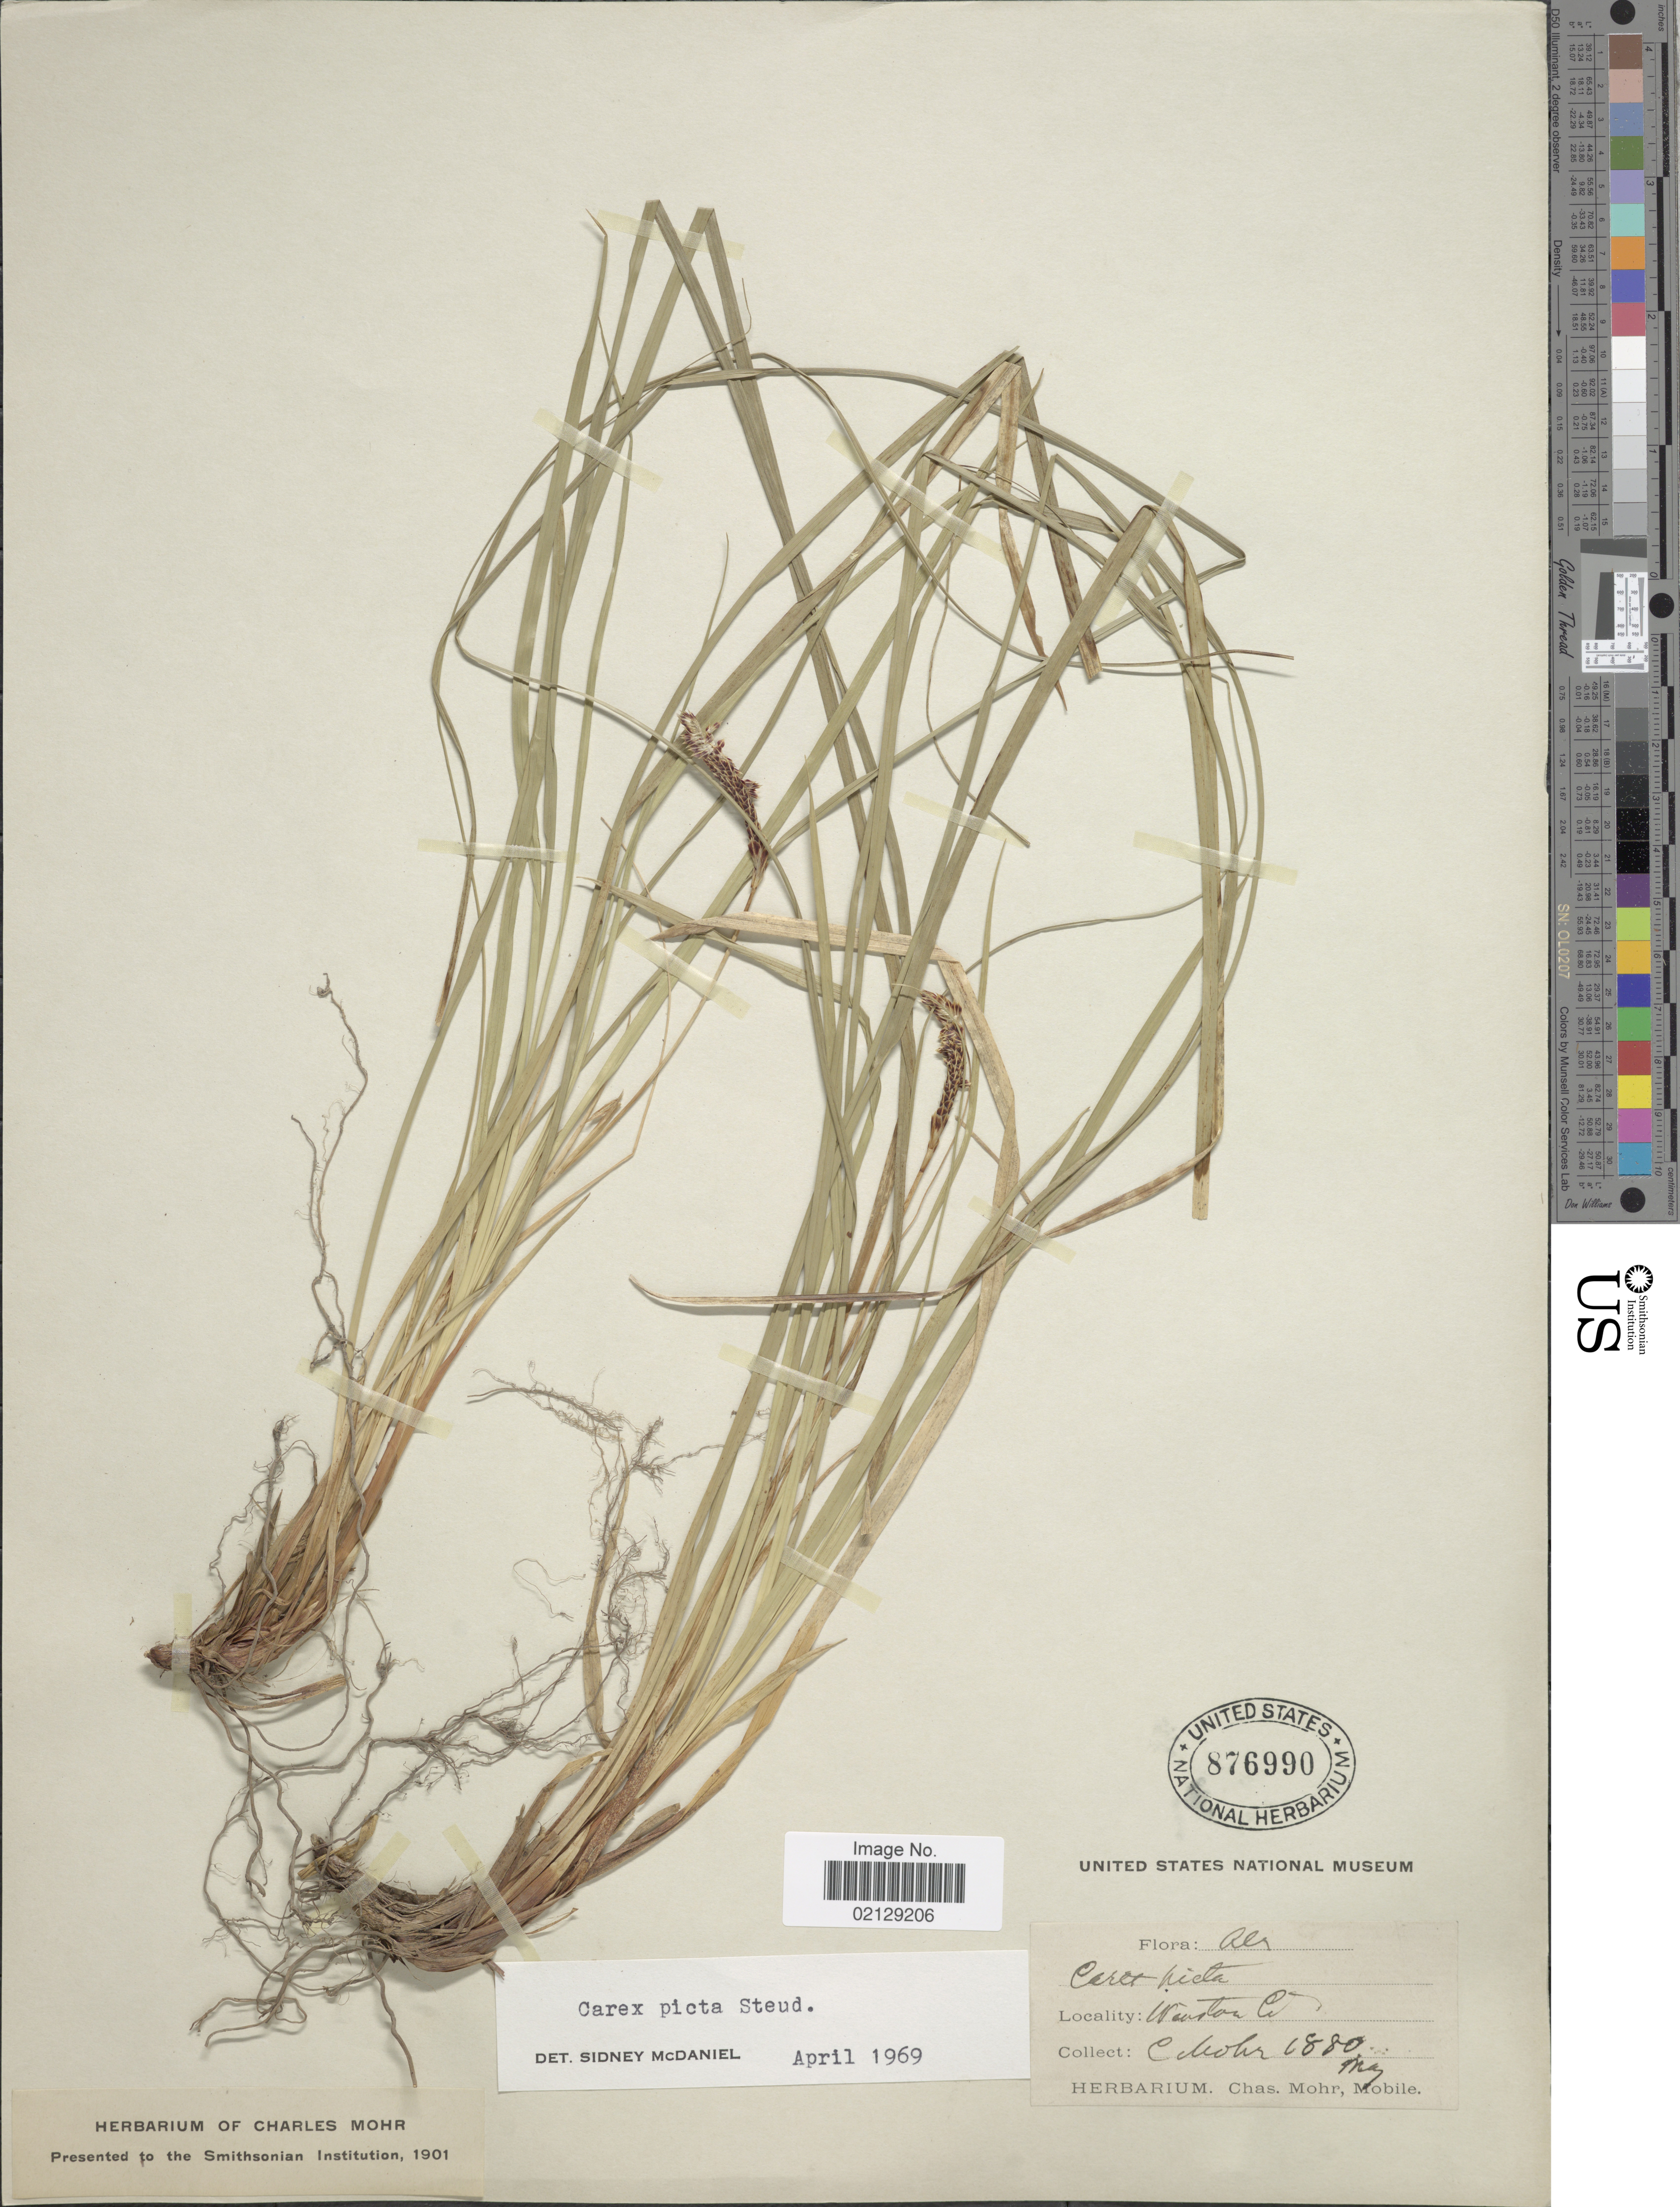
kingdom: Plantae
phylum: Tracheophyta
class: Liliopsida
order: Poales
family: Cyperaceae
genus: Carex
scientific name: Carex picta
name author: Steud.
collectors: Mohr, C. T. (herbarium)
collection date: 1880-05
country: United States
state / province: Alabama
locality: Winston Co.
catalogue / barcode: US 876990